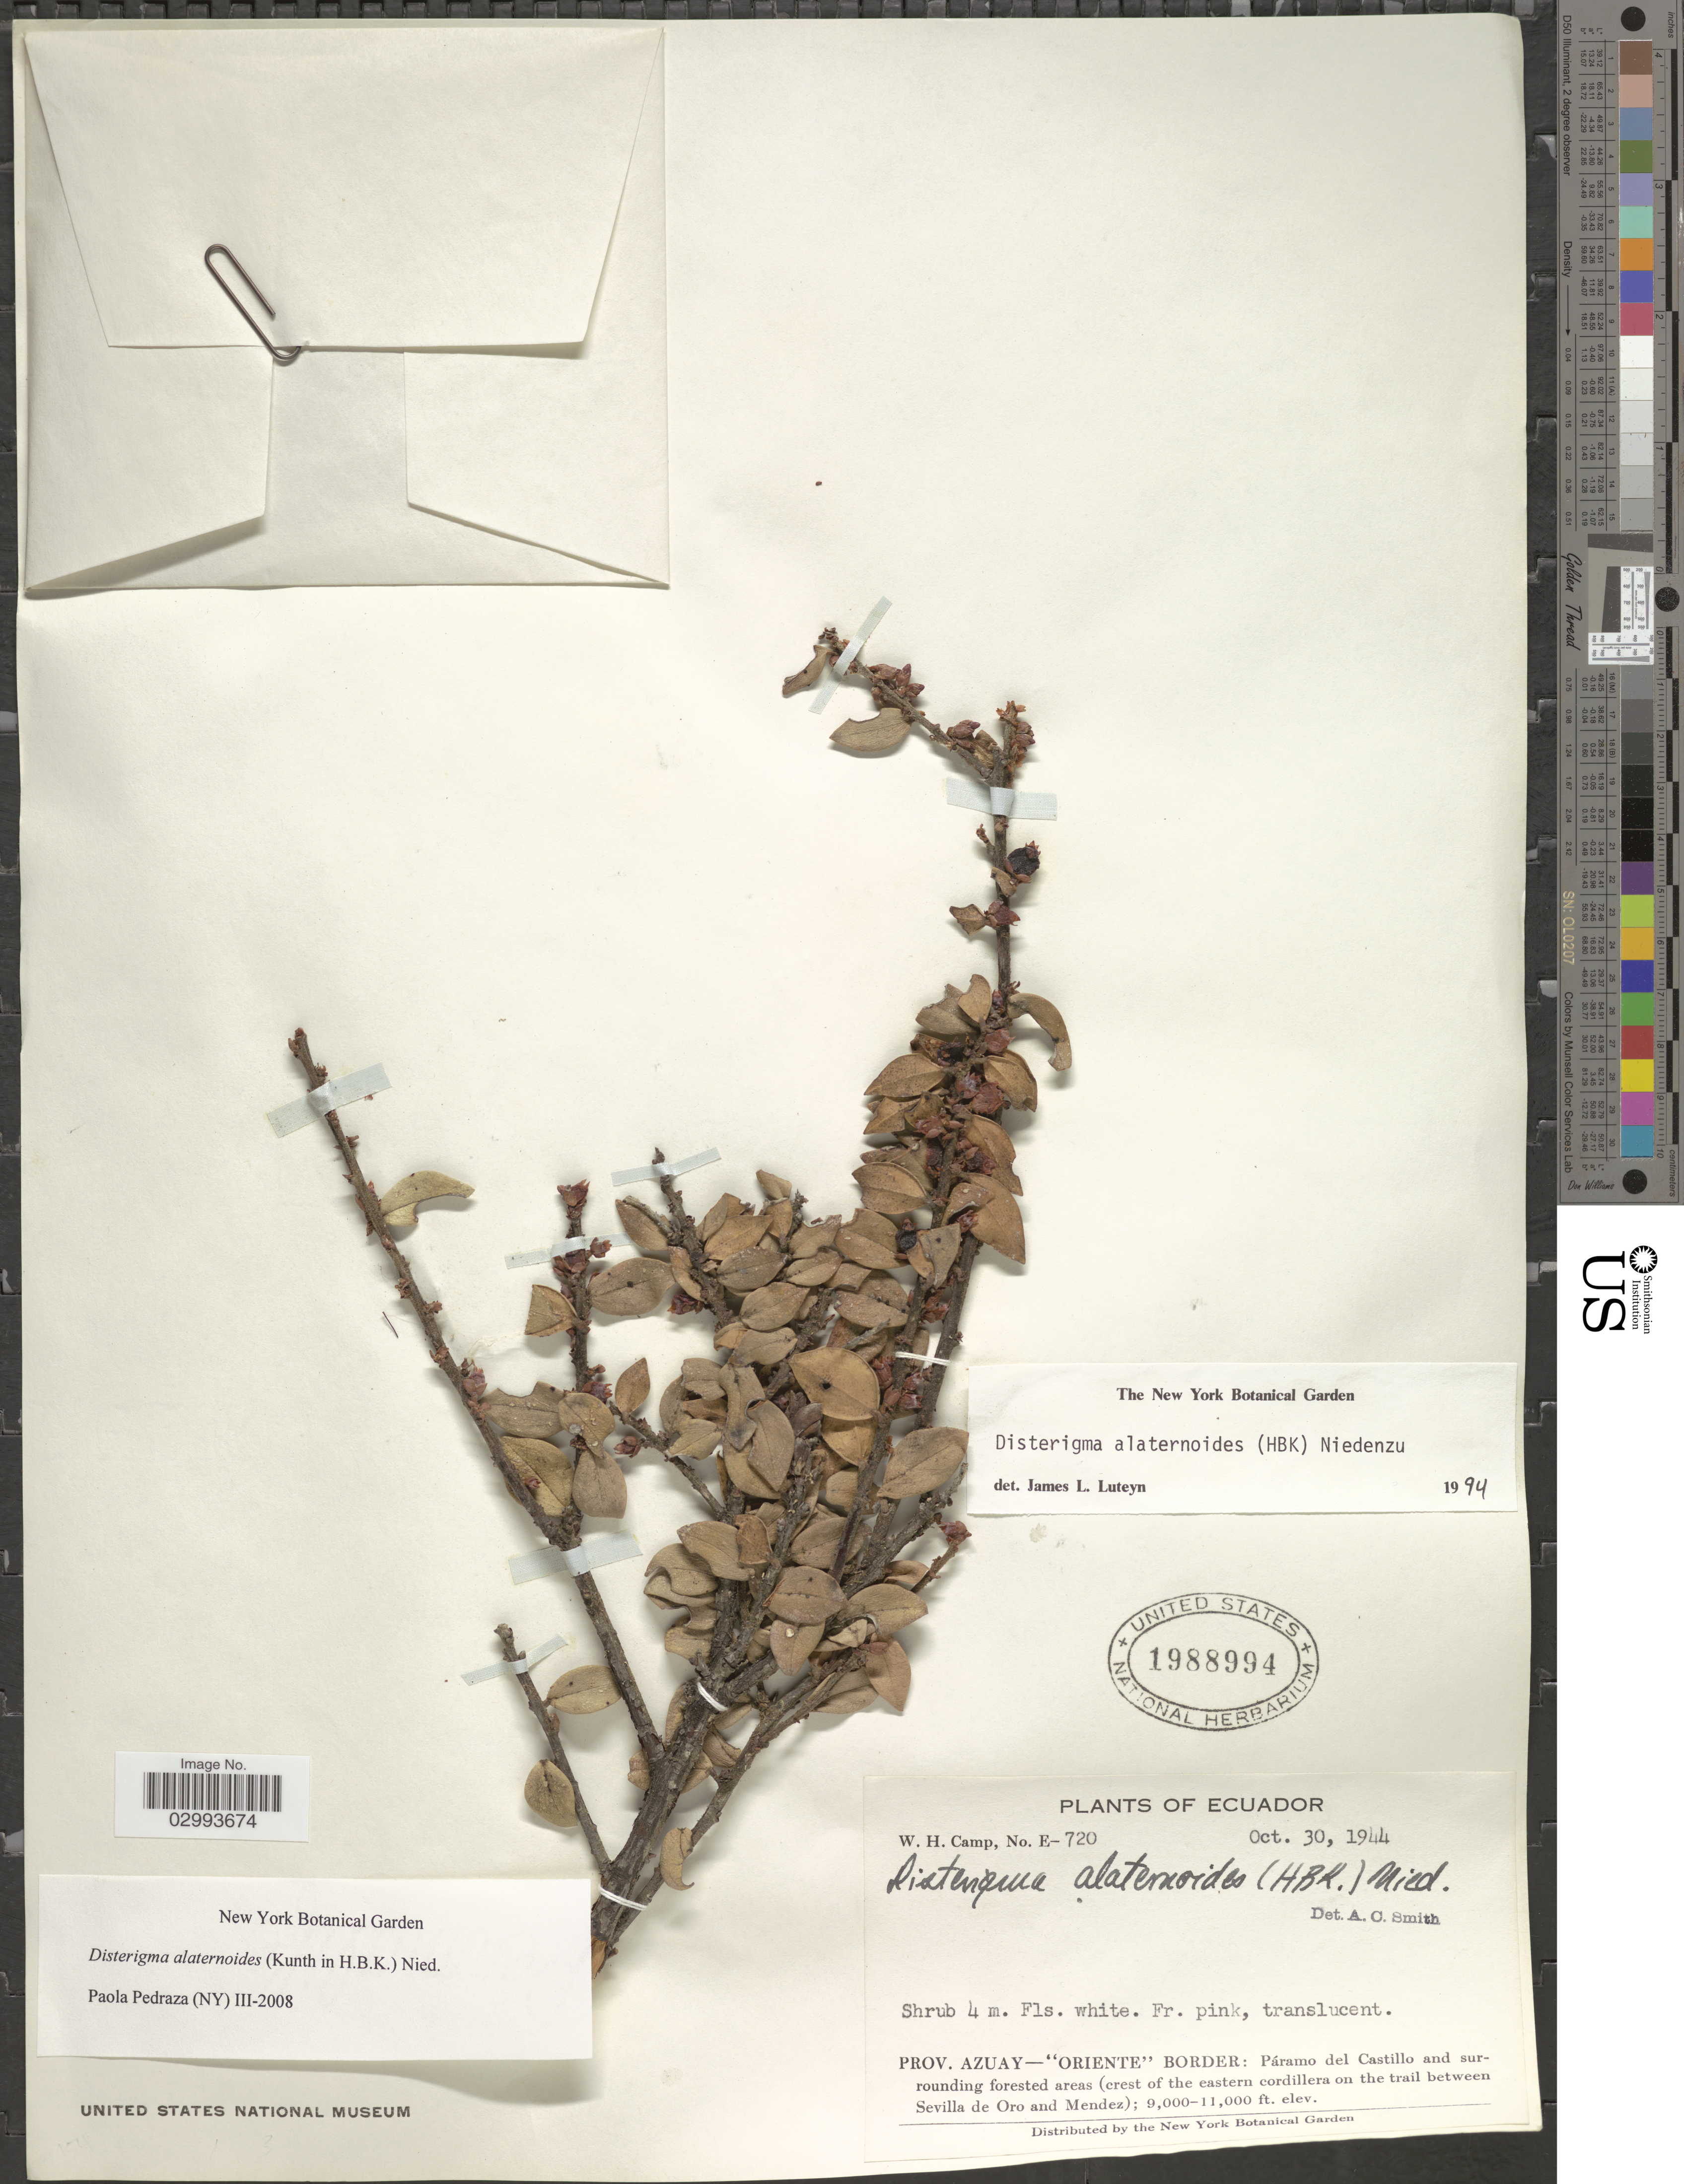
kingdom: Plantae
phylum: Tracheophyta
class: Magnoliopsida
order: Ericales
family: Ericaceae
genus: Disterigma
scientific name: Disterigma alaternoides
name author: (Kunth) Nied.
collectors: W. H. Camp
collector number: E-720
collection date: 1944-10-30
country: Ecuador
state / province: Azuay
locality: Oriente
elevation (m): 2743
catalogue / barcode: US 1988994